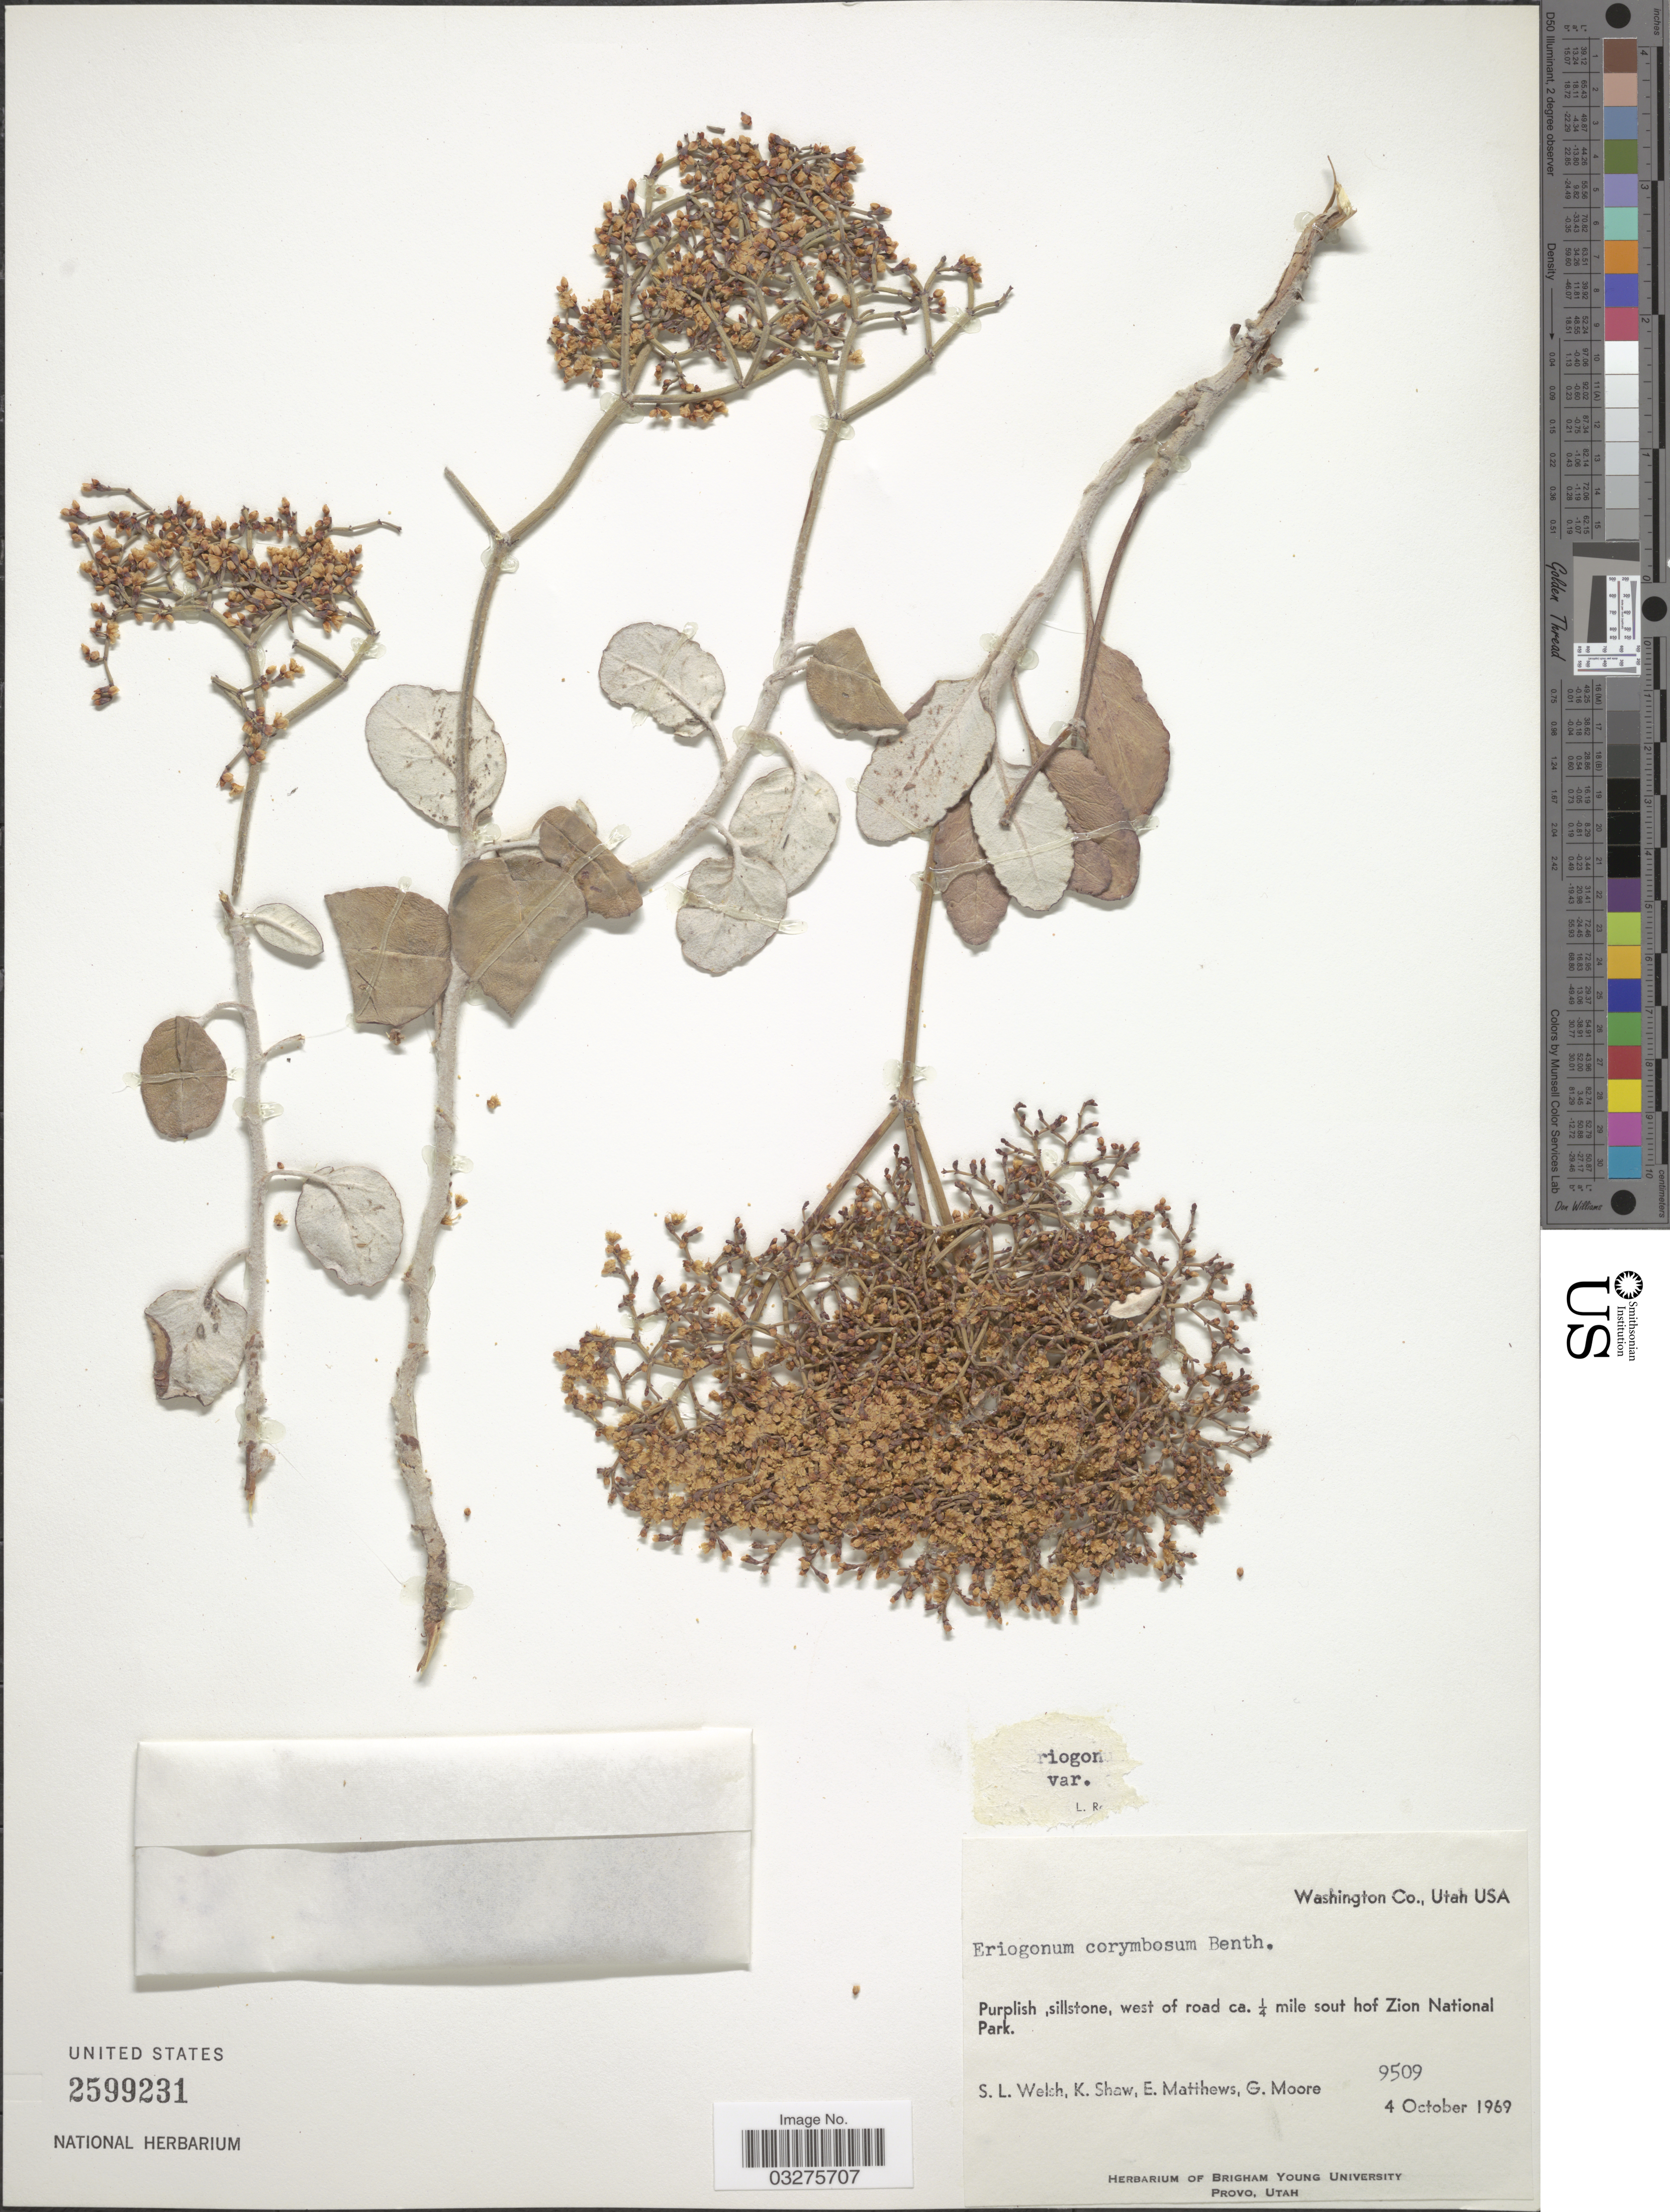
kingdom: Plantae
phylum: Tracheophyta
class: Magnoliopsida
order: Caryophyllales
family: Polygonaceae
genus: Eriogonum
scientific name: Eriogonum corymbosum var. matthewsiae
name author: Reveal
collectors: S. Welsh, K. Shaw, E. Matthews & G. Moore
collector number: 9509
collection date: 1969-10-04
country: United States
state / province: Utah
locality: Washington Co. West of road ca. ¼ mile south of Zion National Park.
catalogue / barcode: US 2599231